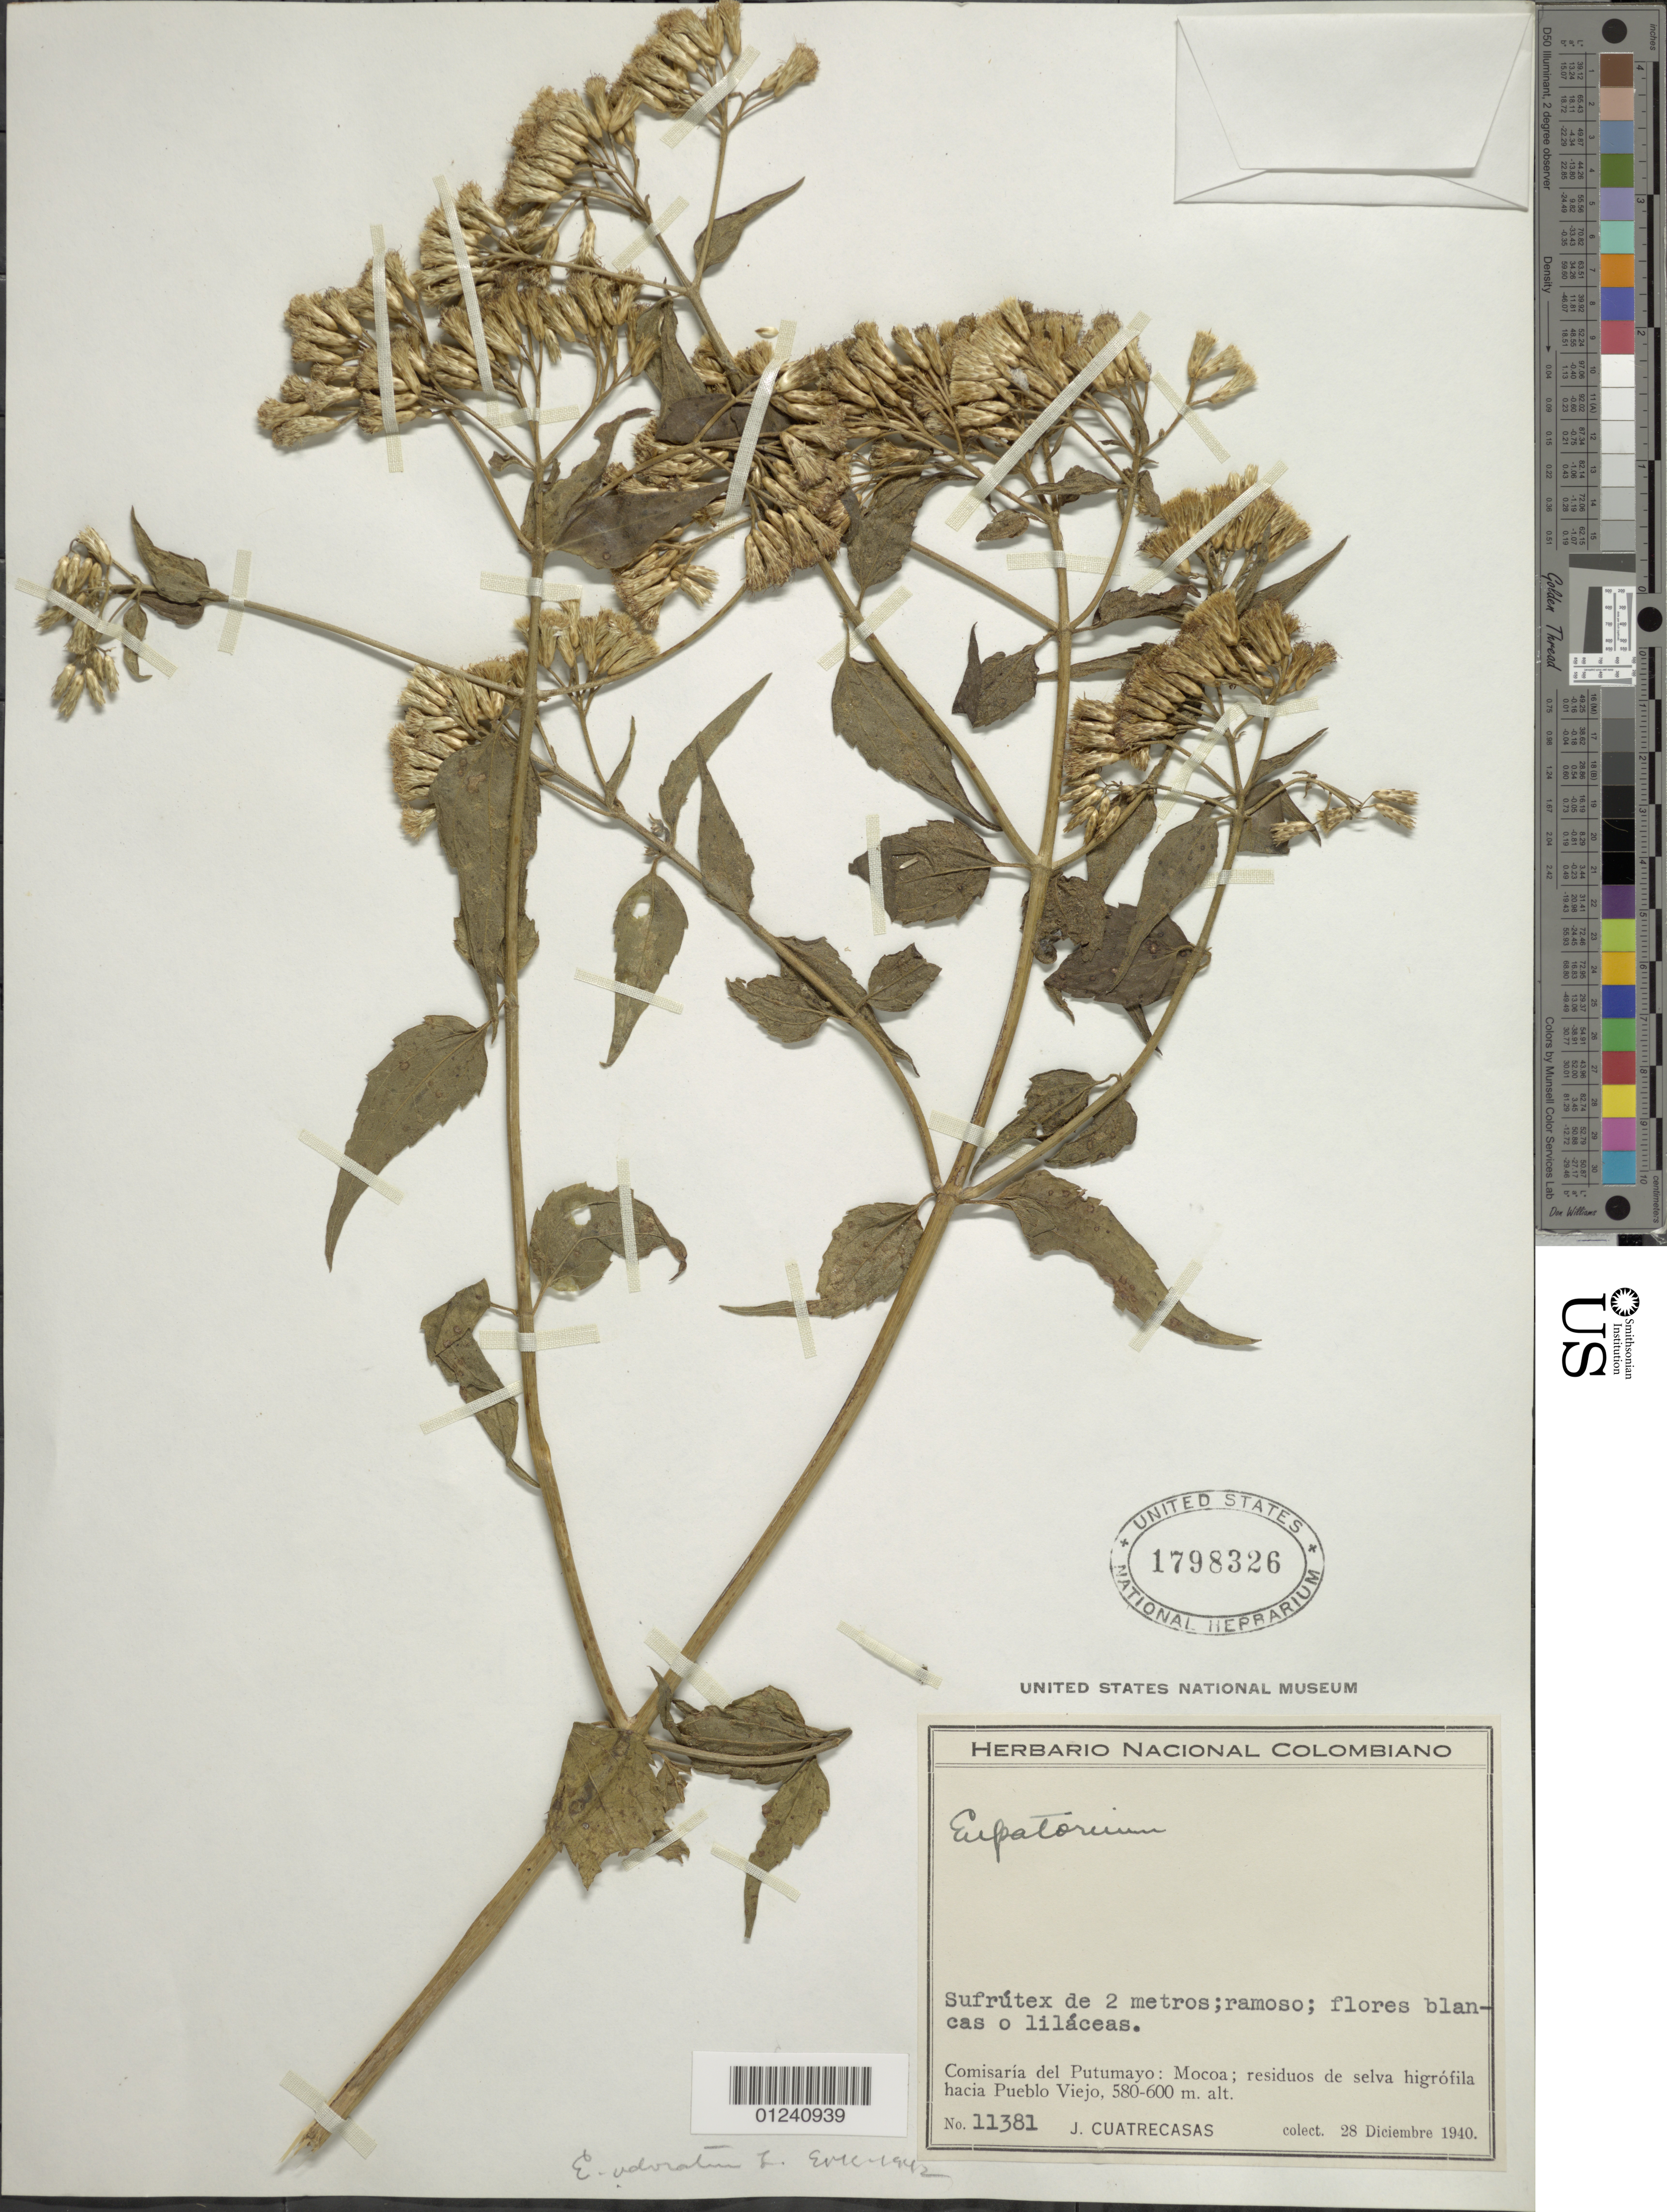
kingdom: Plantae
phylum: Tracheophyta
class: Magnoliopsida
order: Asterales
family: Asteraceae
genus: Chromolaena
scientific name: Chromolaena barranquillensis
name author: (Hieron.) R.M. King & H. Rob.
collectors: J. Cuatrecasas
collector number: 11381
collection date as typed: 28 Dec 1940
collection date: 1940-12-28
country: Colombia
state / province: Putumayo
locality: Mocoa: residuos de selva higrófila hacia Pueblo Viejo.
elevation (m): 580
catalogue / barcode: US 1798326